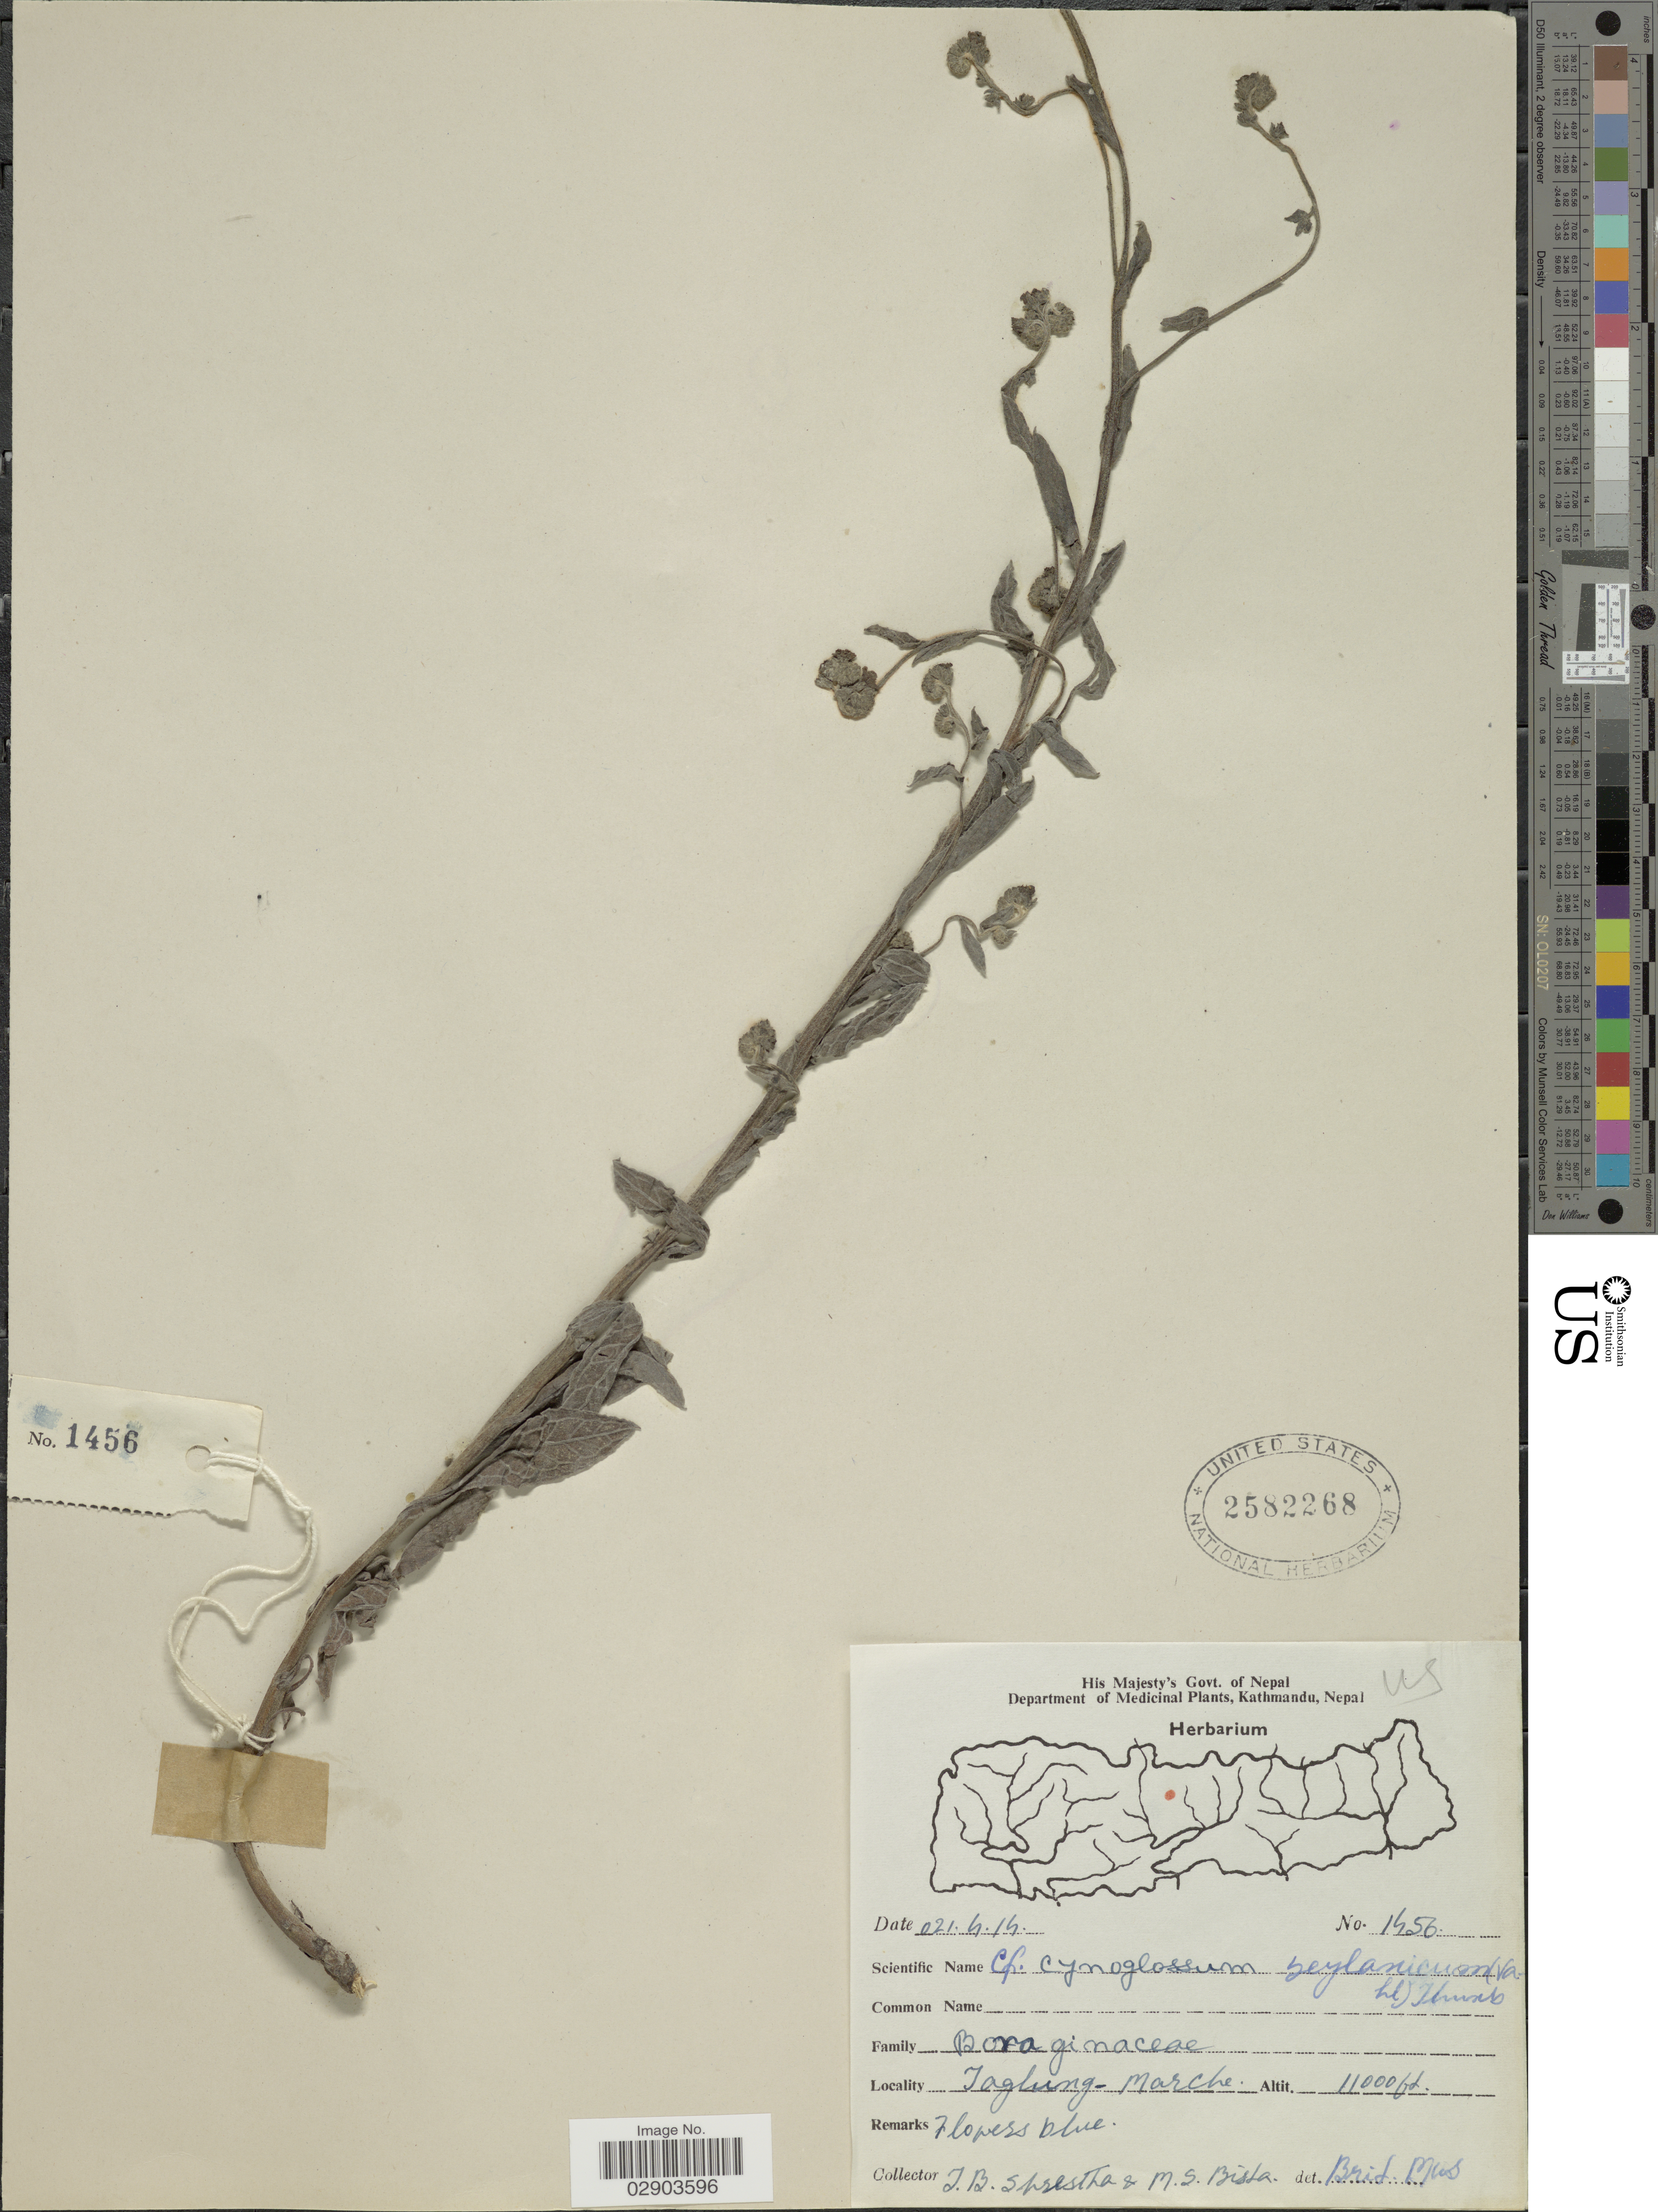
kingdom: Plantae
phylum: Tracheophyta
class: Magnoliopsida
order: Boraginales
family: Boraginaceae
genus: Cynoglossum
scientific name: Cynoglossum zeylanicum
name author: Thunb. ex Lehm.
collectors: T. B. Shrestha & M. Bista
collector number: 1456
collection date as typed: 021.4.14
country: Nepal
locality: Jaglung-Marche.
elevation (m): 3353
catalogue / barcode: US 2582268